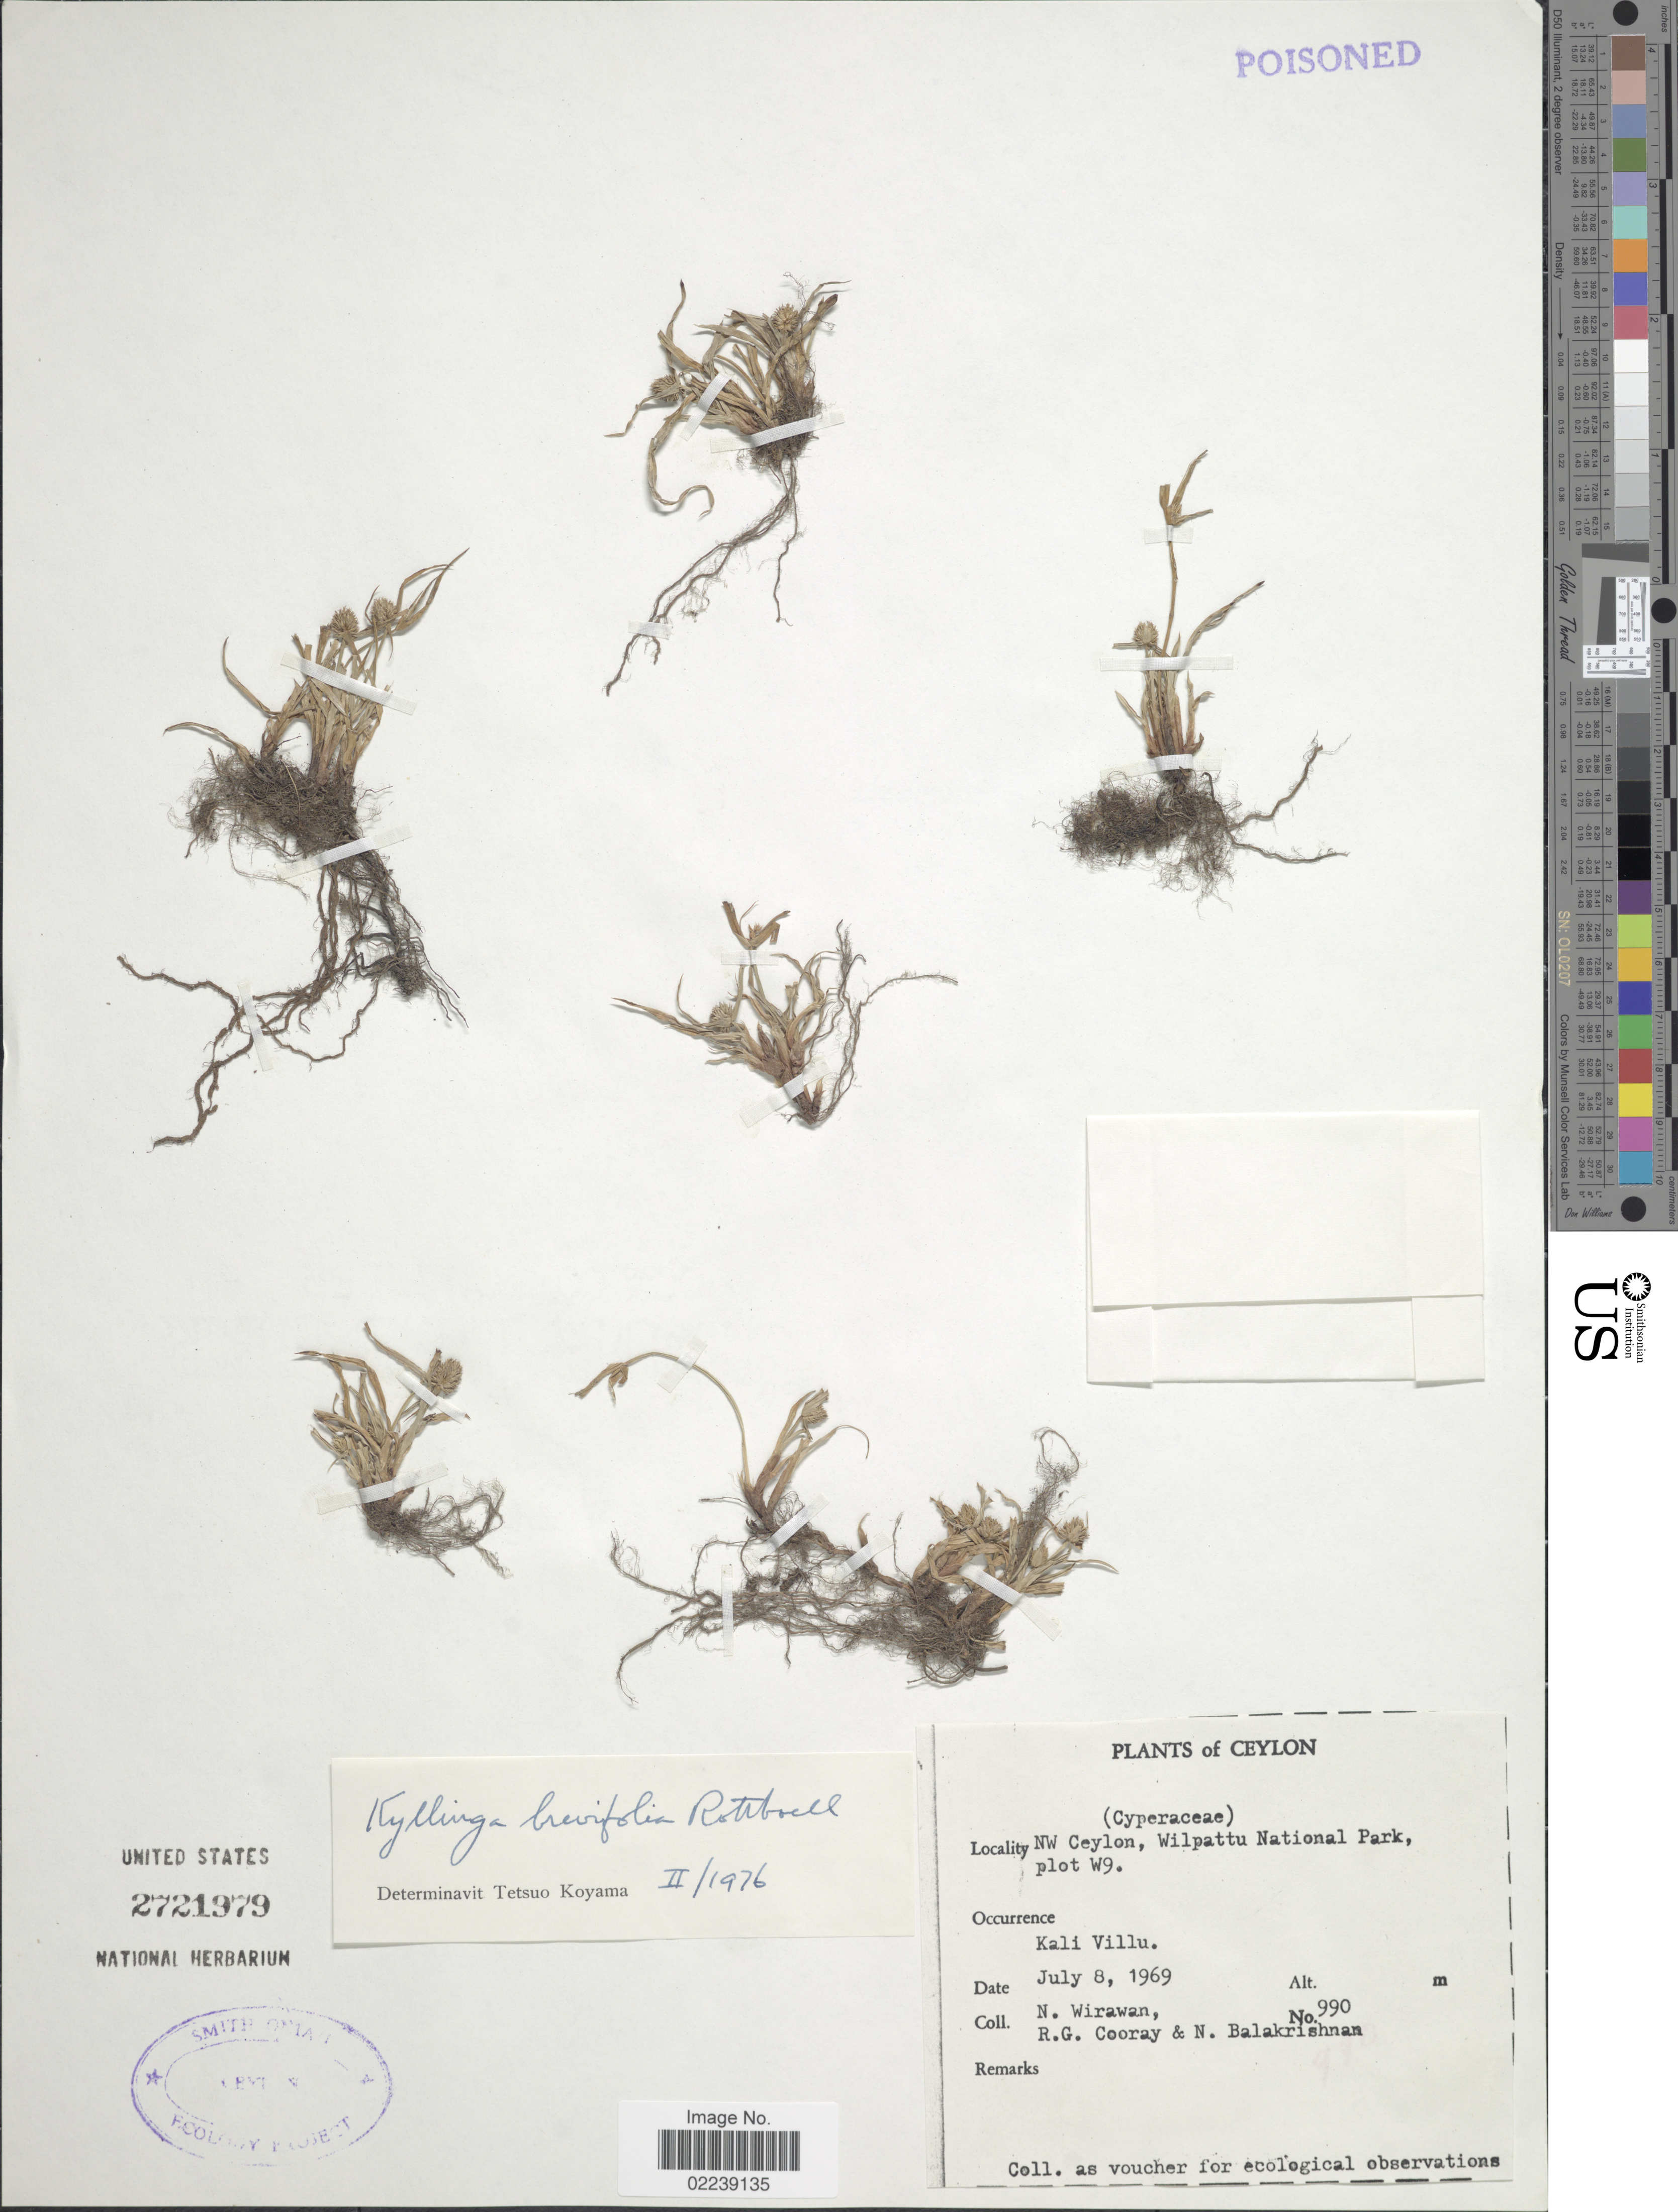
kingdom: Plantae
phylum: Tracheophyta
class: Liliopsida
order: Poales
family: Cyperaceae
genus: Cyperus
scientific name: Cyperus brevifolius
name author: (Rottb.) Hassk.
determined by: Strong, M. T., (US), Smithsonian Institution - National Museum of Natural History (UNITED STATES)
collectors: N. Wirawan, R. Cooray & N. Balakrishnan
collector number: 990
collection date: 1969-07-08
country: Sri Lanka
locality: NW Ceylon, Wilpattu National Park, plot W9. Kali Villu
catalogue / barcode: US 2721979